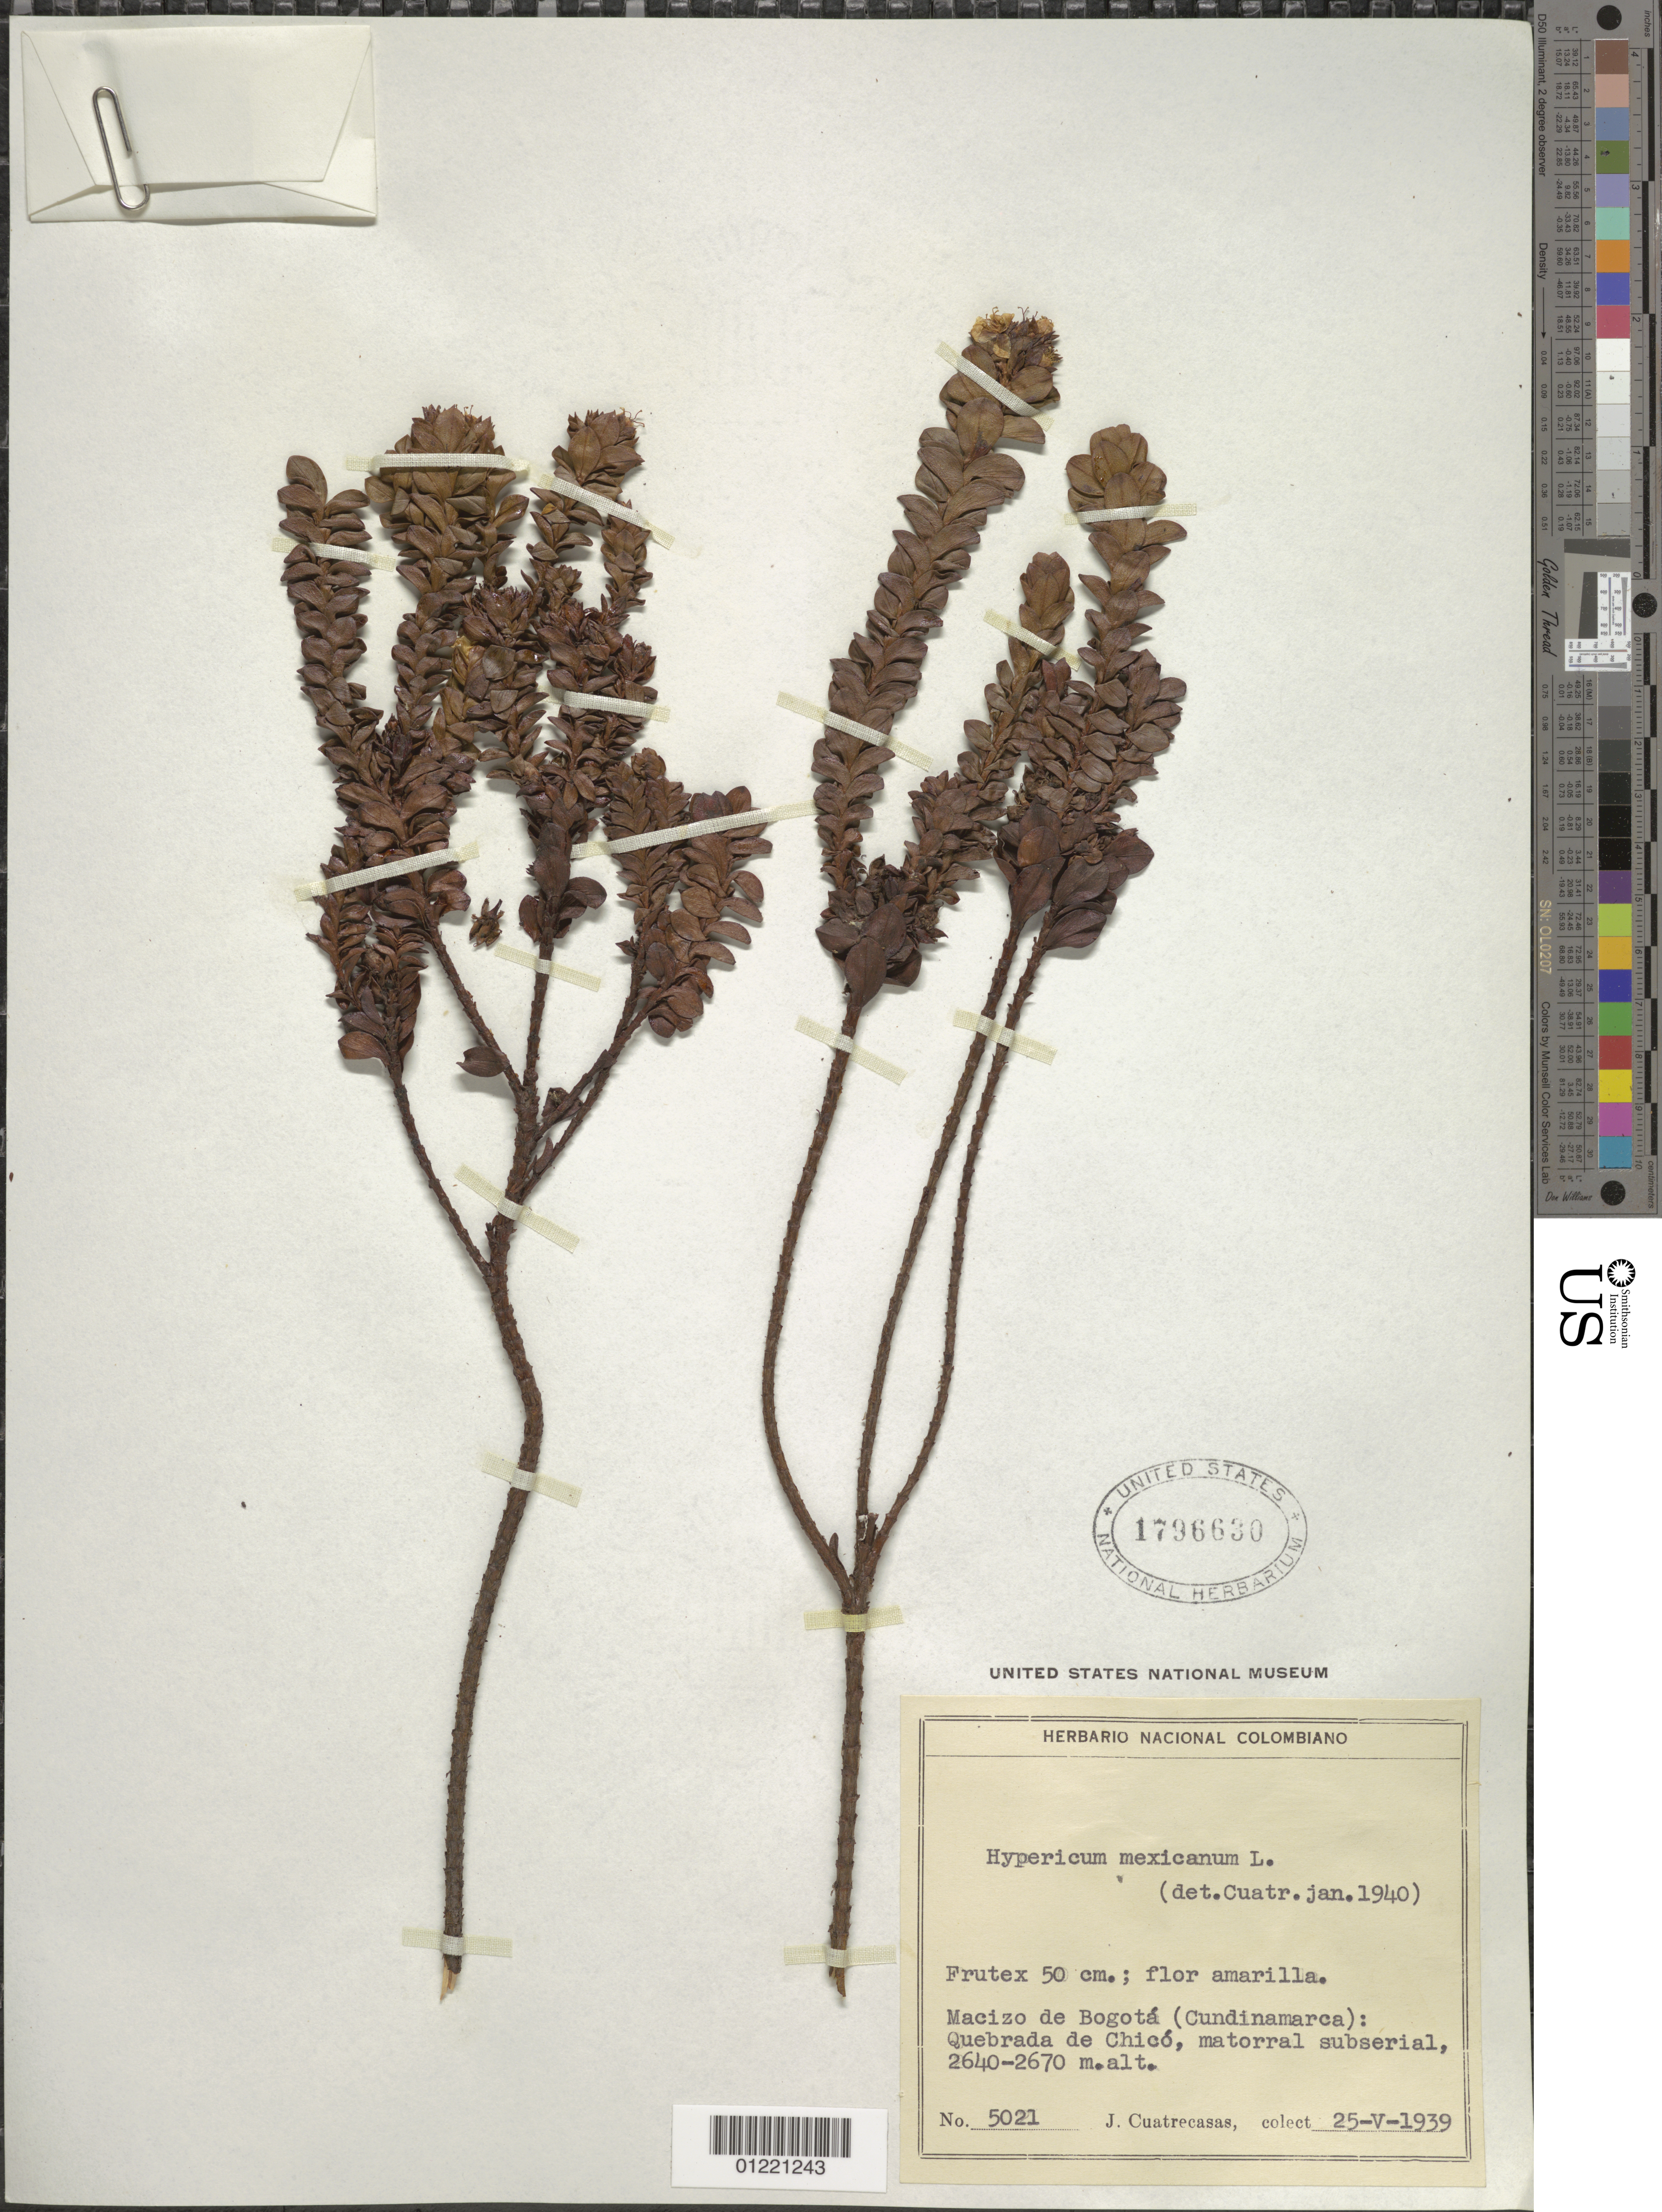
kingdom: Plantae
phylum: Tracheophyta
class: Magnoliopsida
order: Malpighiales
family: Hypericaceae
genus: Hypericum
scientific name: Hypericum mexicanum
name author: L.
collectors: J. Cuatrecasas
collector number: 5021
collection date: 1939-05-25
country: Colombia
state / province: Cundinamarca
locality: Macizo de Bogotá, Quebrada de Chicó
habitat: matorral subserial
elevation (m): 2640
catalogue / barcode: US 1796630